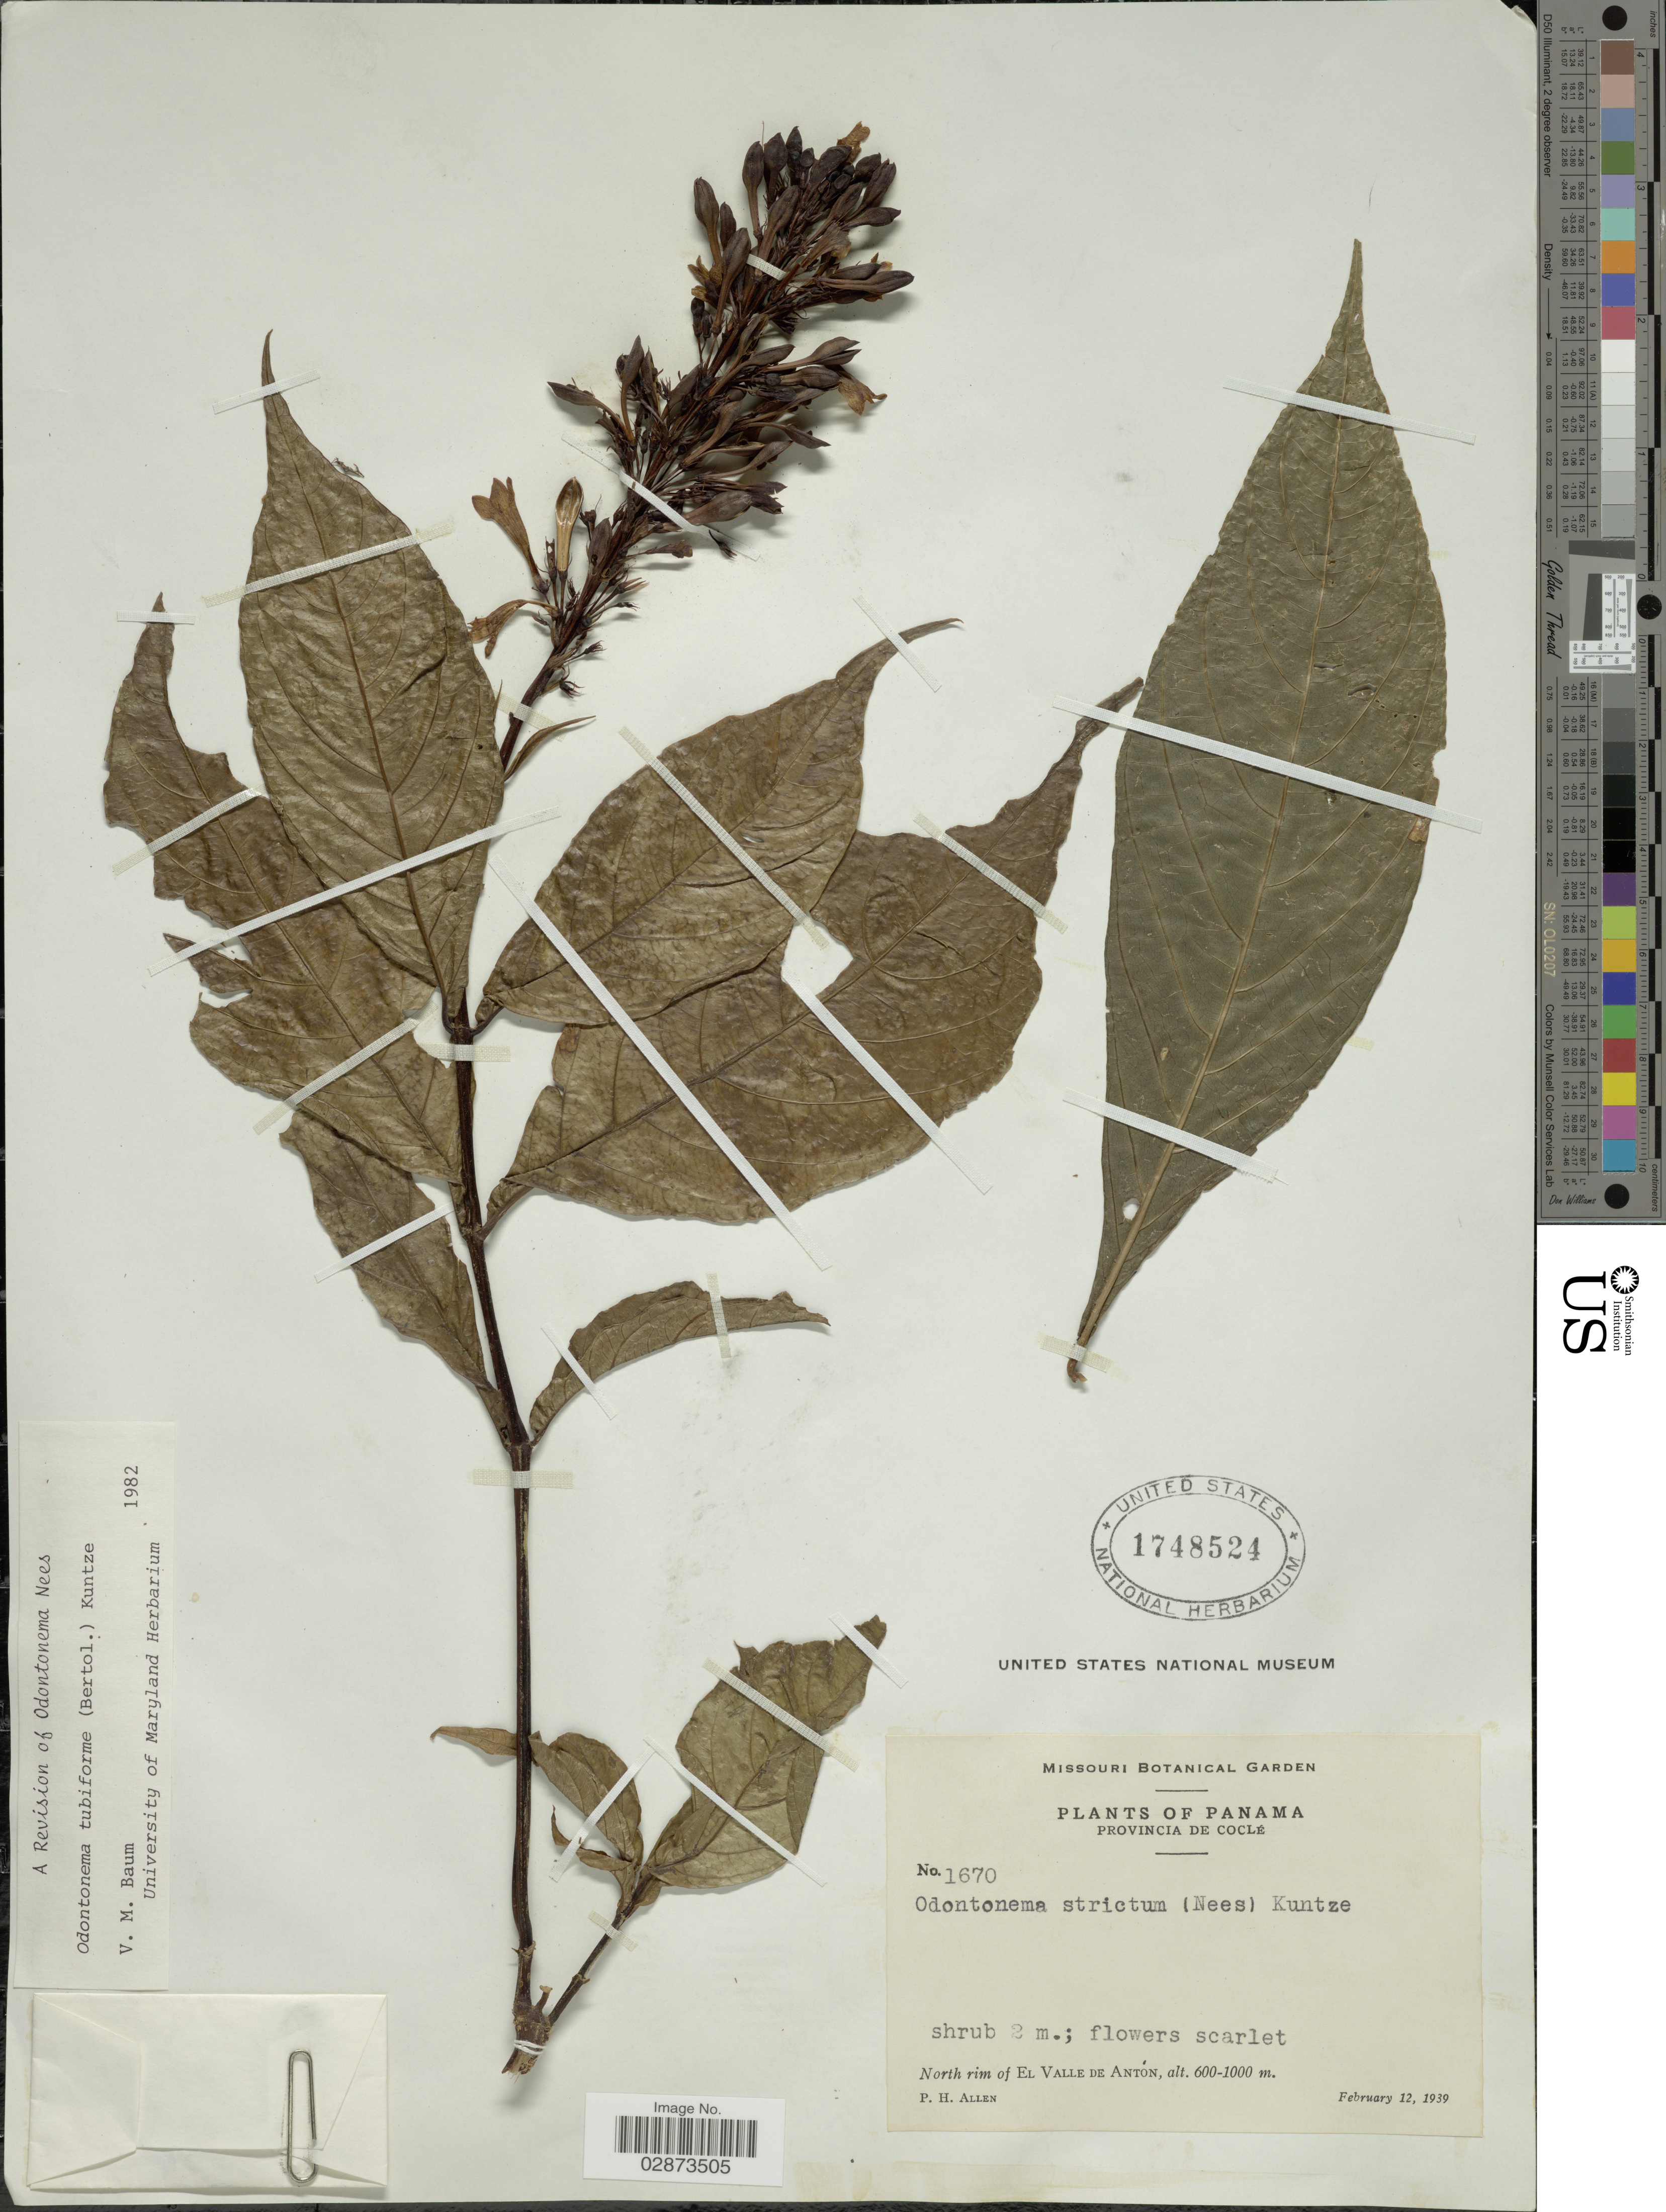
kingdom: Plantae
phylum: Tracheophyta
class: Magnoliopsida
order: Lamiales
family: Acanthaceae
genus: Odontonema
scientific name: Odontonema tubaeforme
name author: (Bertol.) Kuntze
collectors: P. H. Allen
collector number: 1670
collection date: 1939-02-12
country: Panama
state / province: Coclé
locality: North rim of El Valle De Antón.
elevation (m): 600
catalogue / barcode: US 1748524